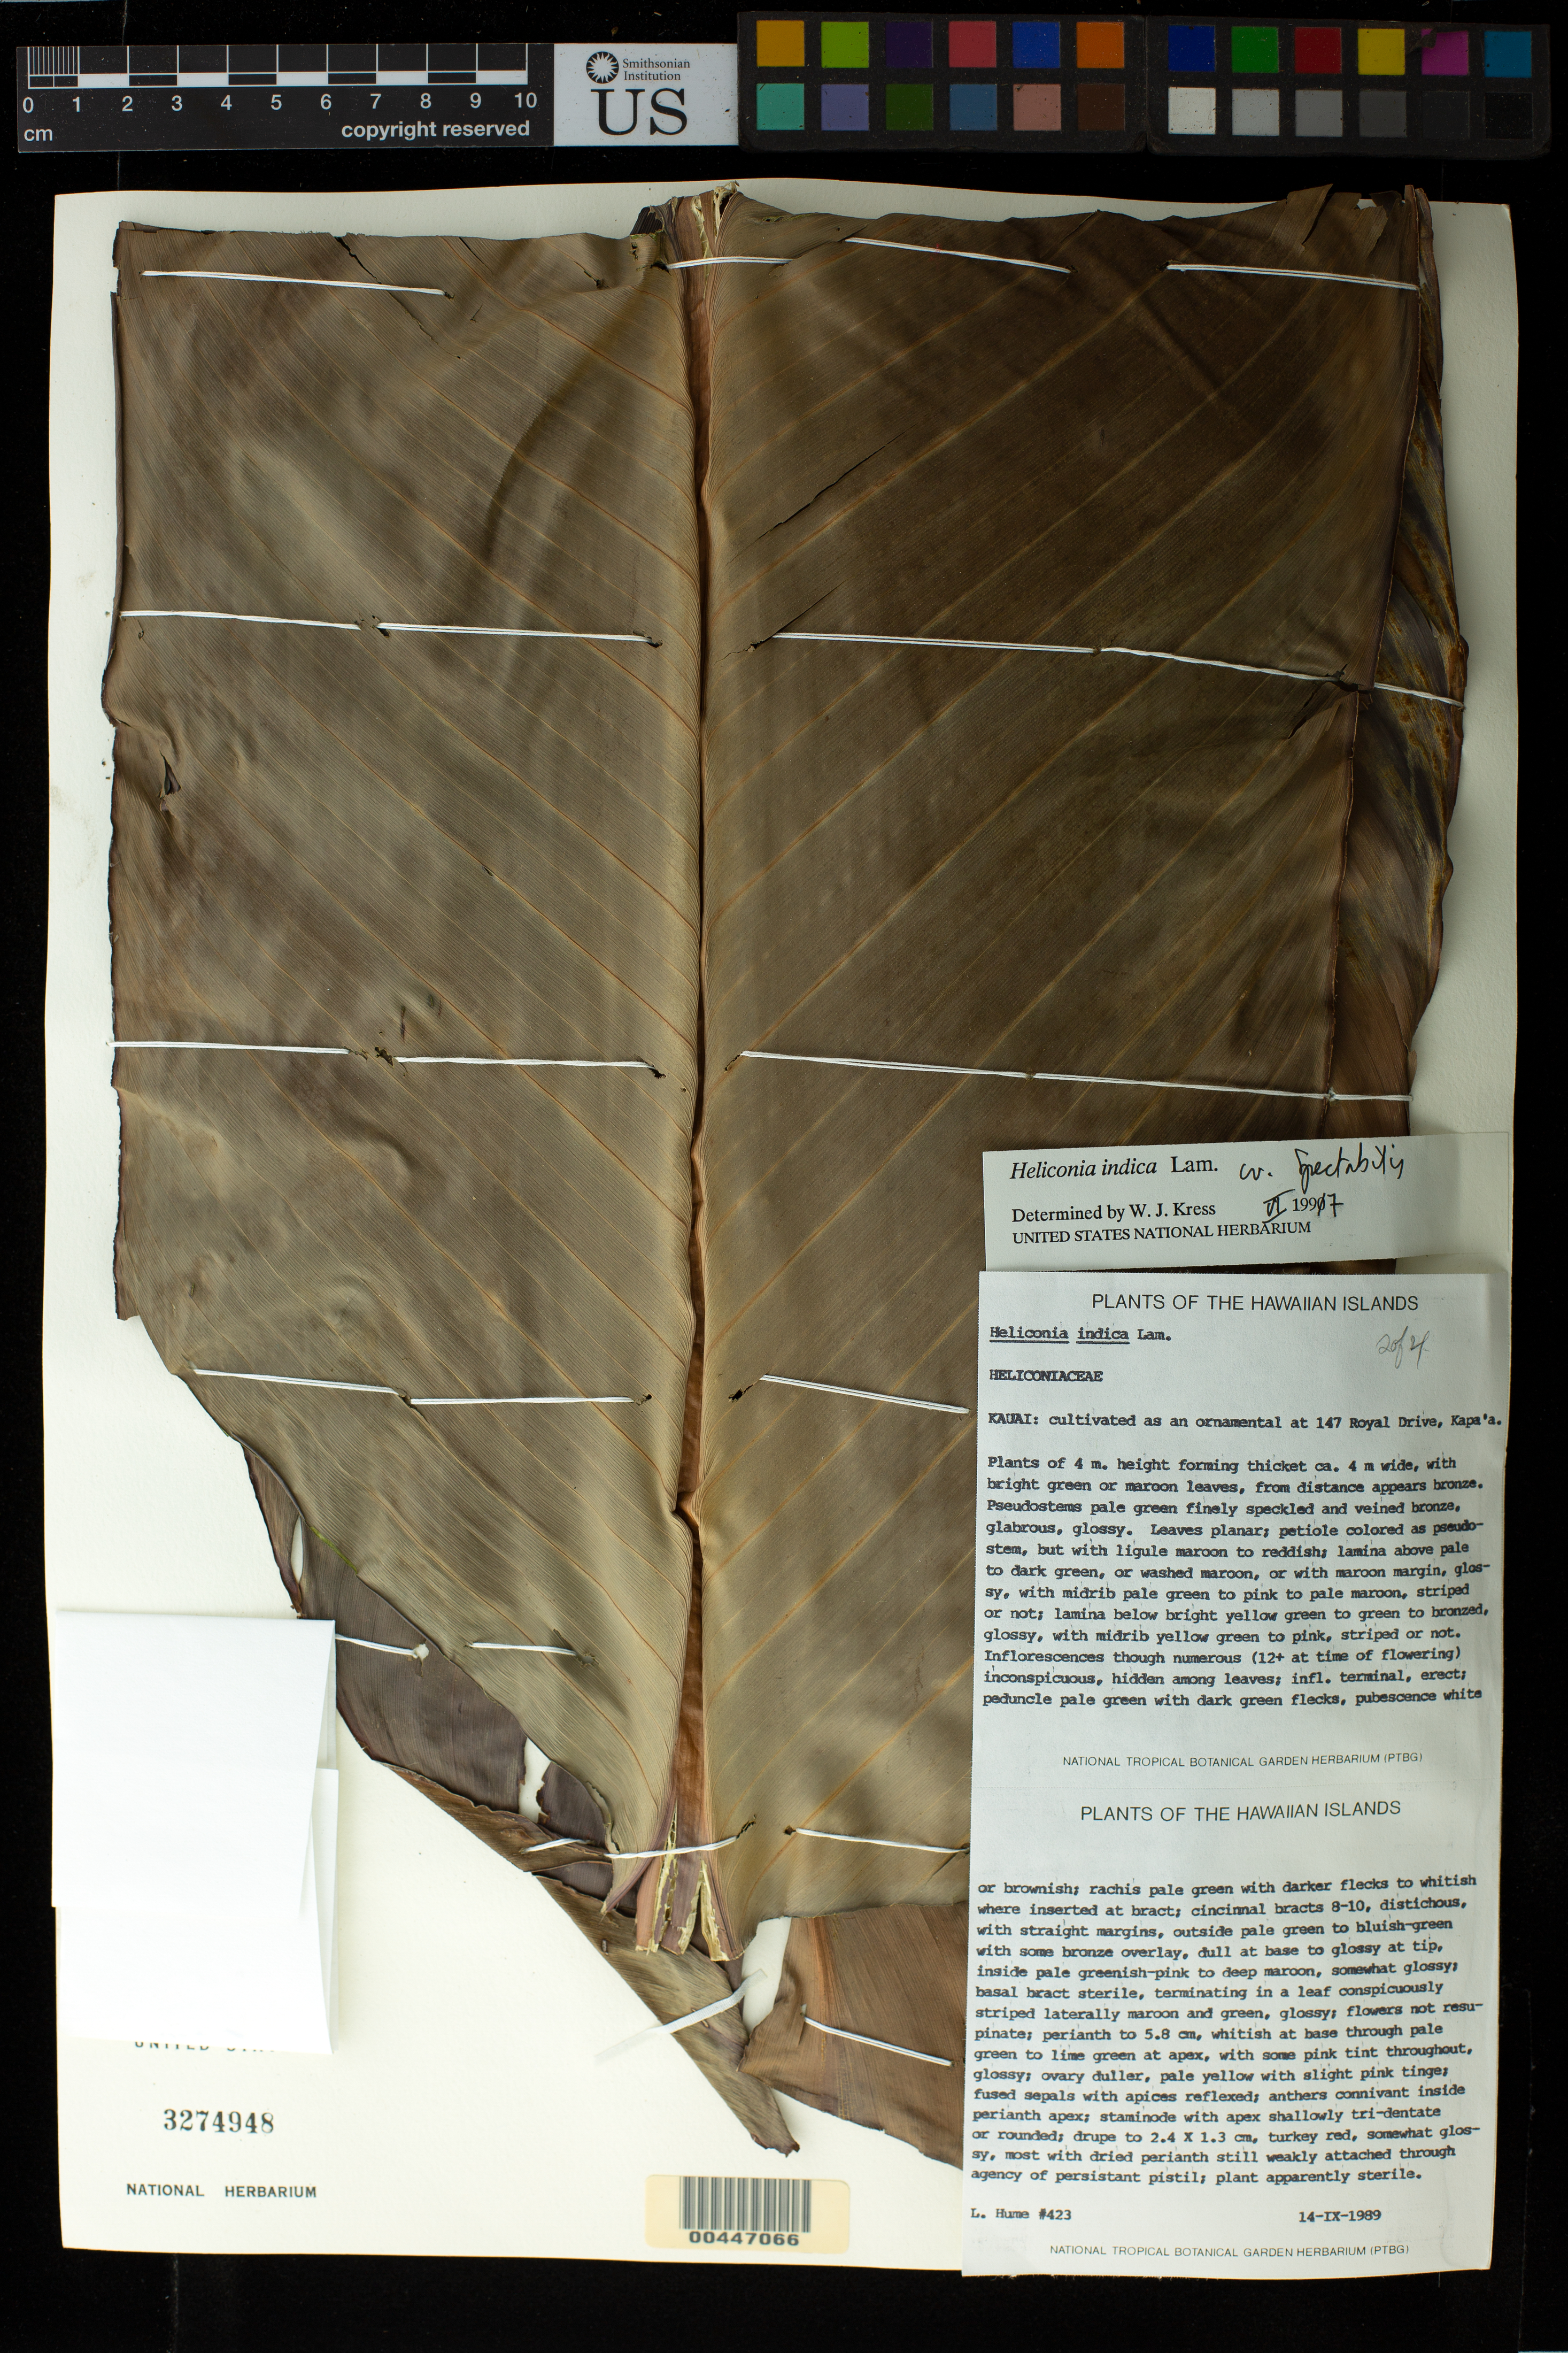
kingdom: Plantae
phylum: Tracheophyta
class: Liliopsida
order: Zingiberales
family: Heliconiaceae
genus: Heliconia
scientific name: Heliconia spectabilis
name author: Rodigas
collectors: L. Hume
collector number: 423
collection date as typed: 14 Sep 1989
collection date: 1989-09-14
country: United States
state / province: Hawaii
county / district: Kauai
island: Kaua'i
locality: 147 royal drive, kapa'a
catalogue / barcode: US 3274948